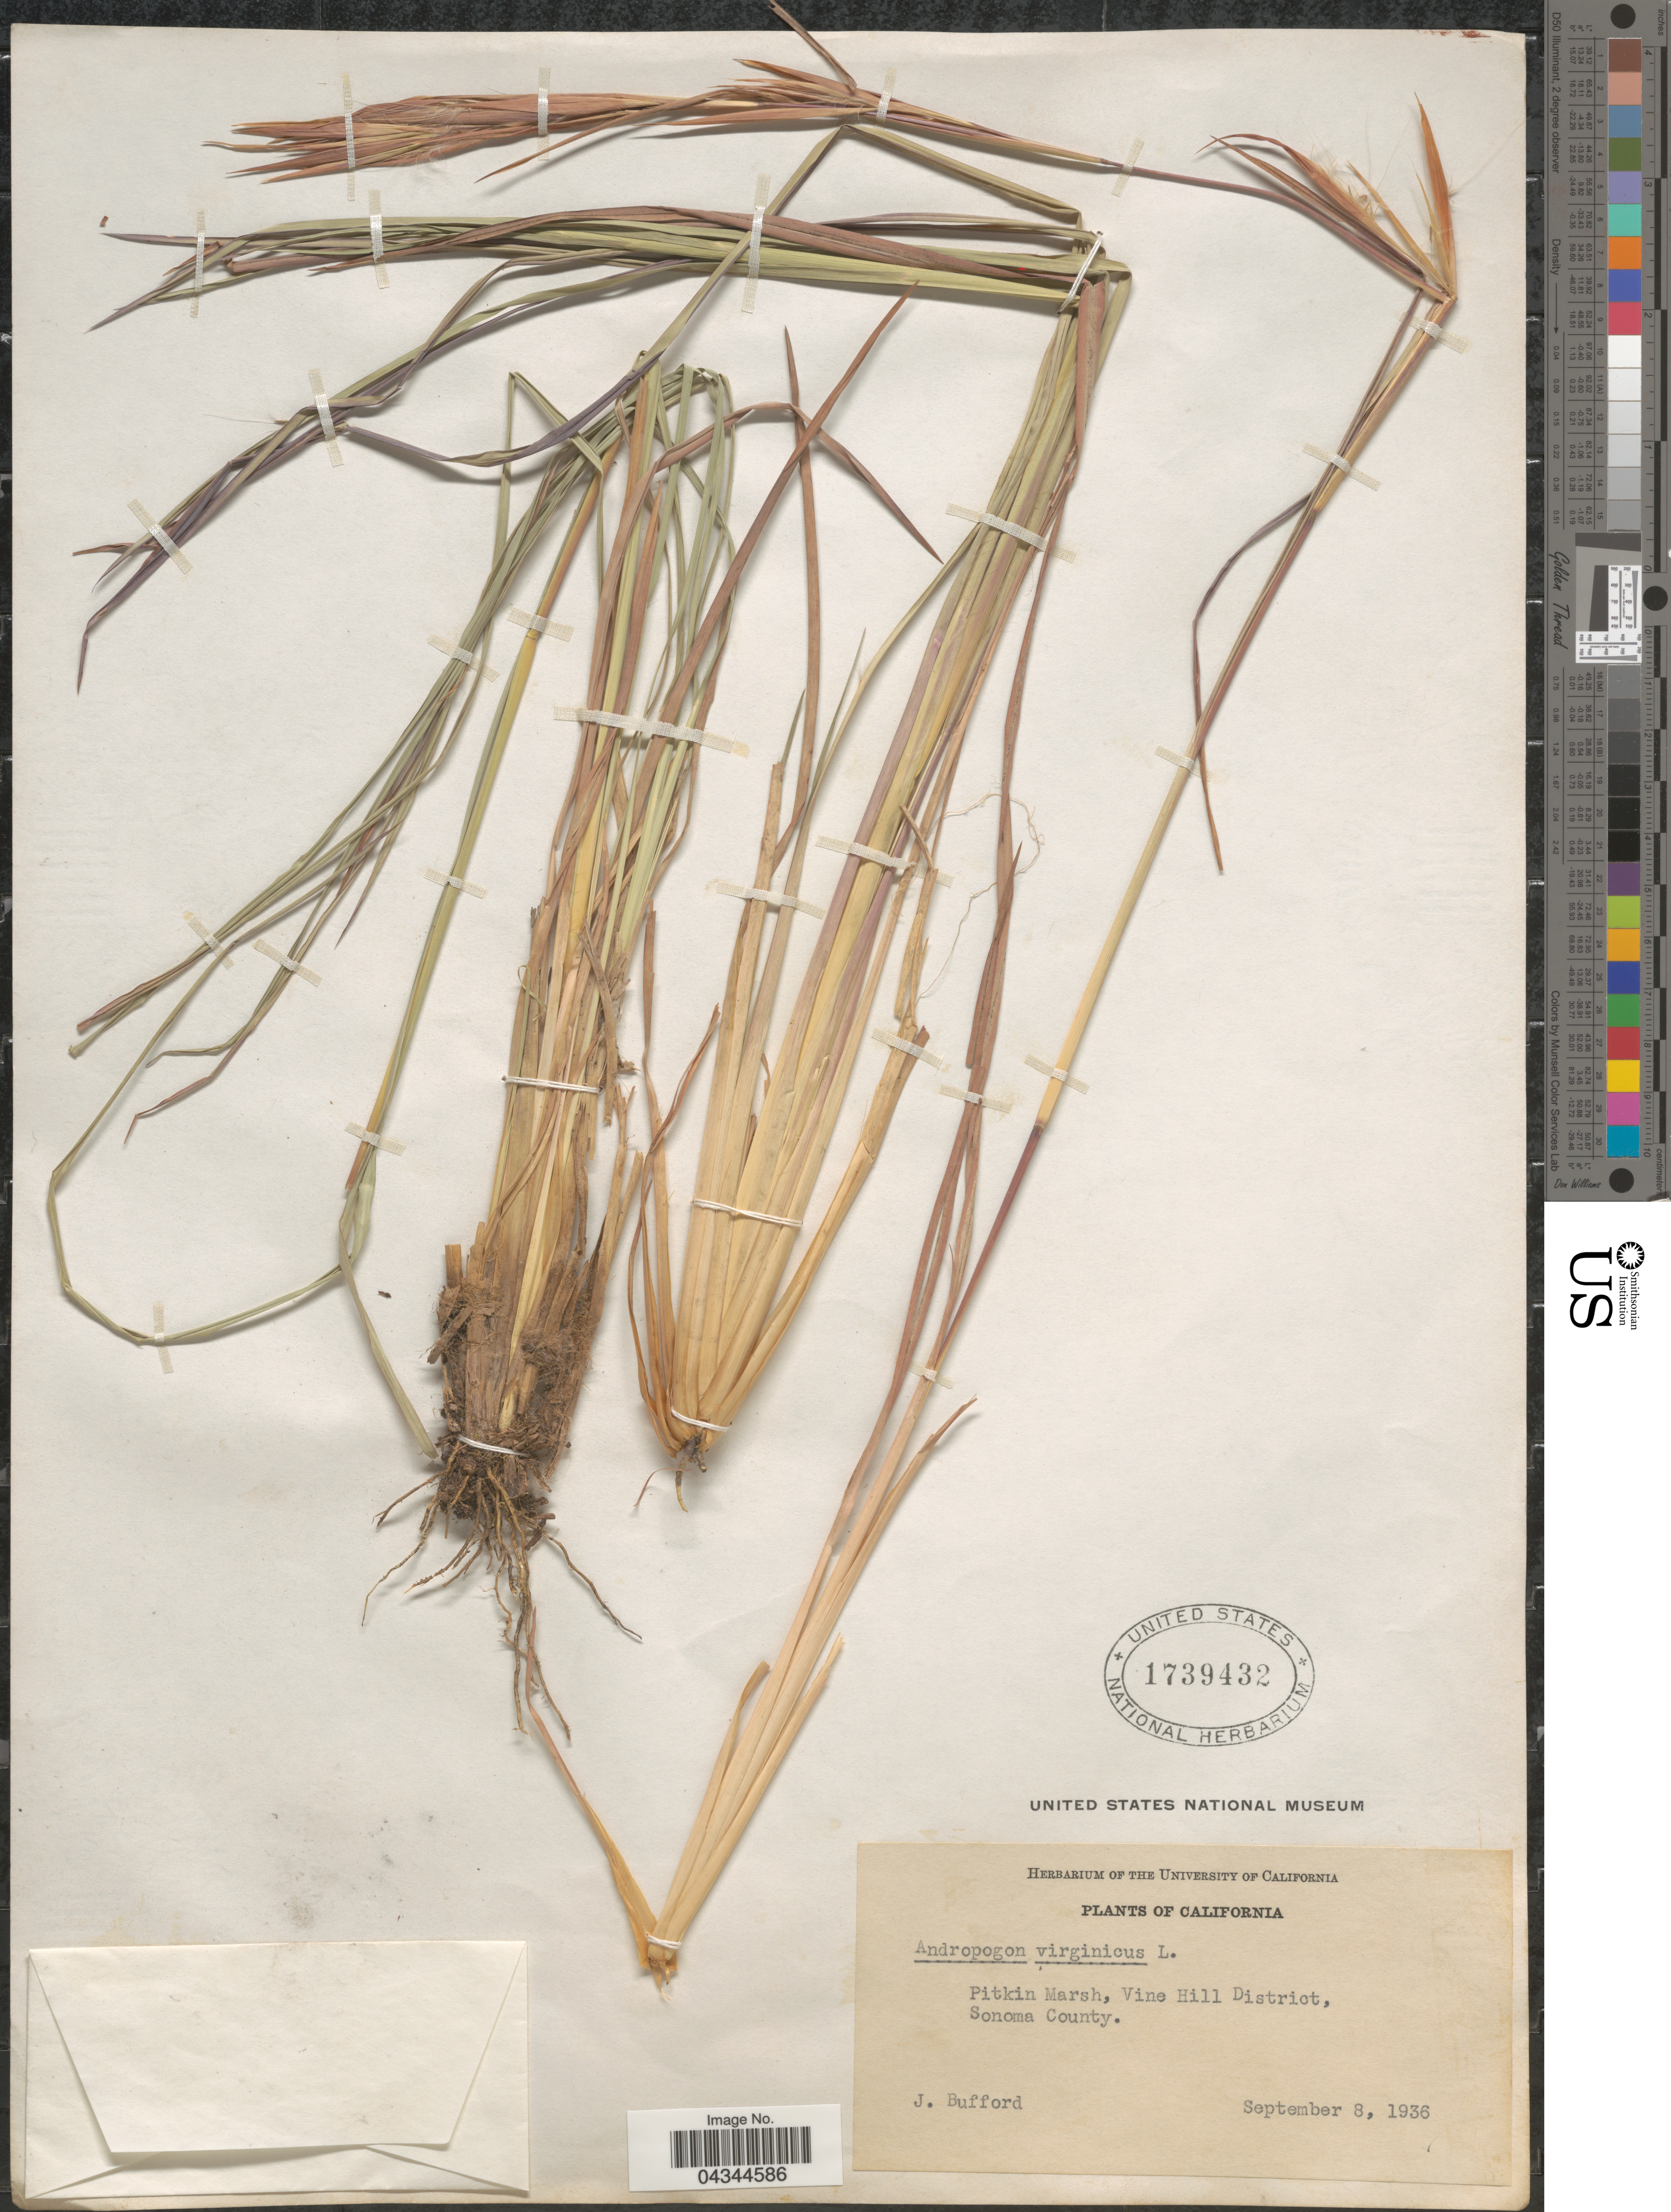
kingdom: Plantae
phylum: Tracheophyta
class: Liliopsida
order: Poales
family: Poaceae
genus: Andropogon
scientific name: Andropogon virginicus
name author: L.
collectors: J. Bufford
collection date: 1936-09-08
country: United States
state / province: California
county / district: Sonoma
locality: Pitkin Marsh, Vine Hill District, Sonoma County.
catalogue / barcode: US 1739432